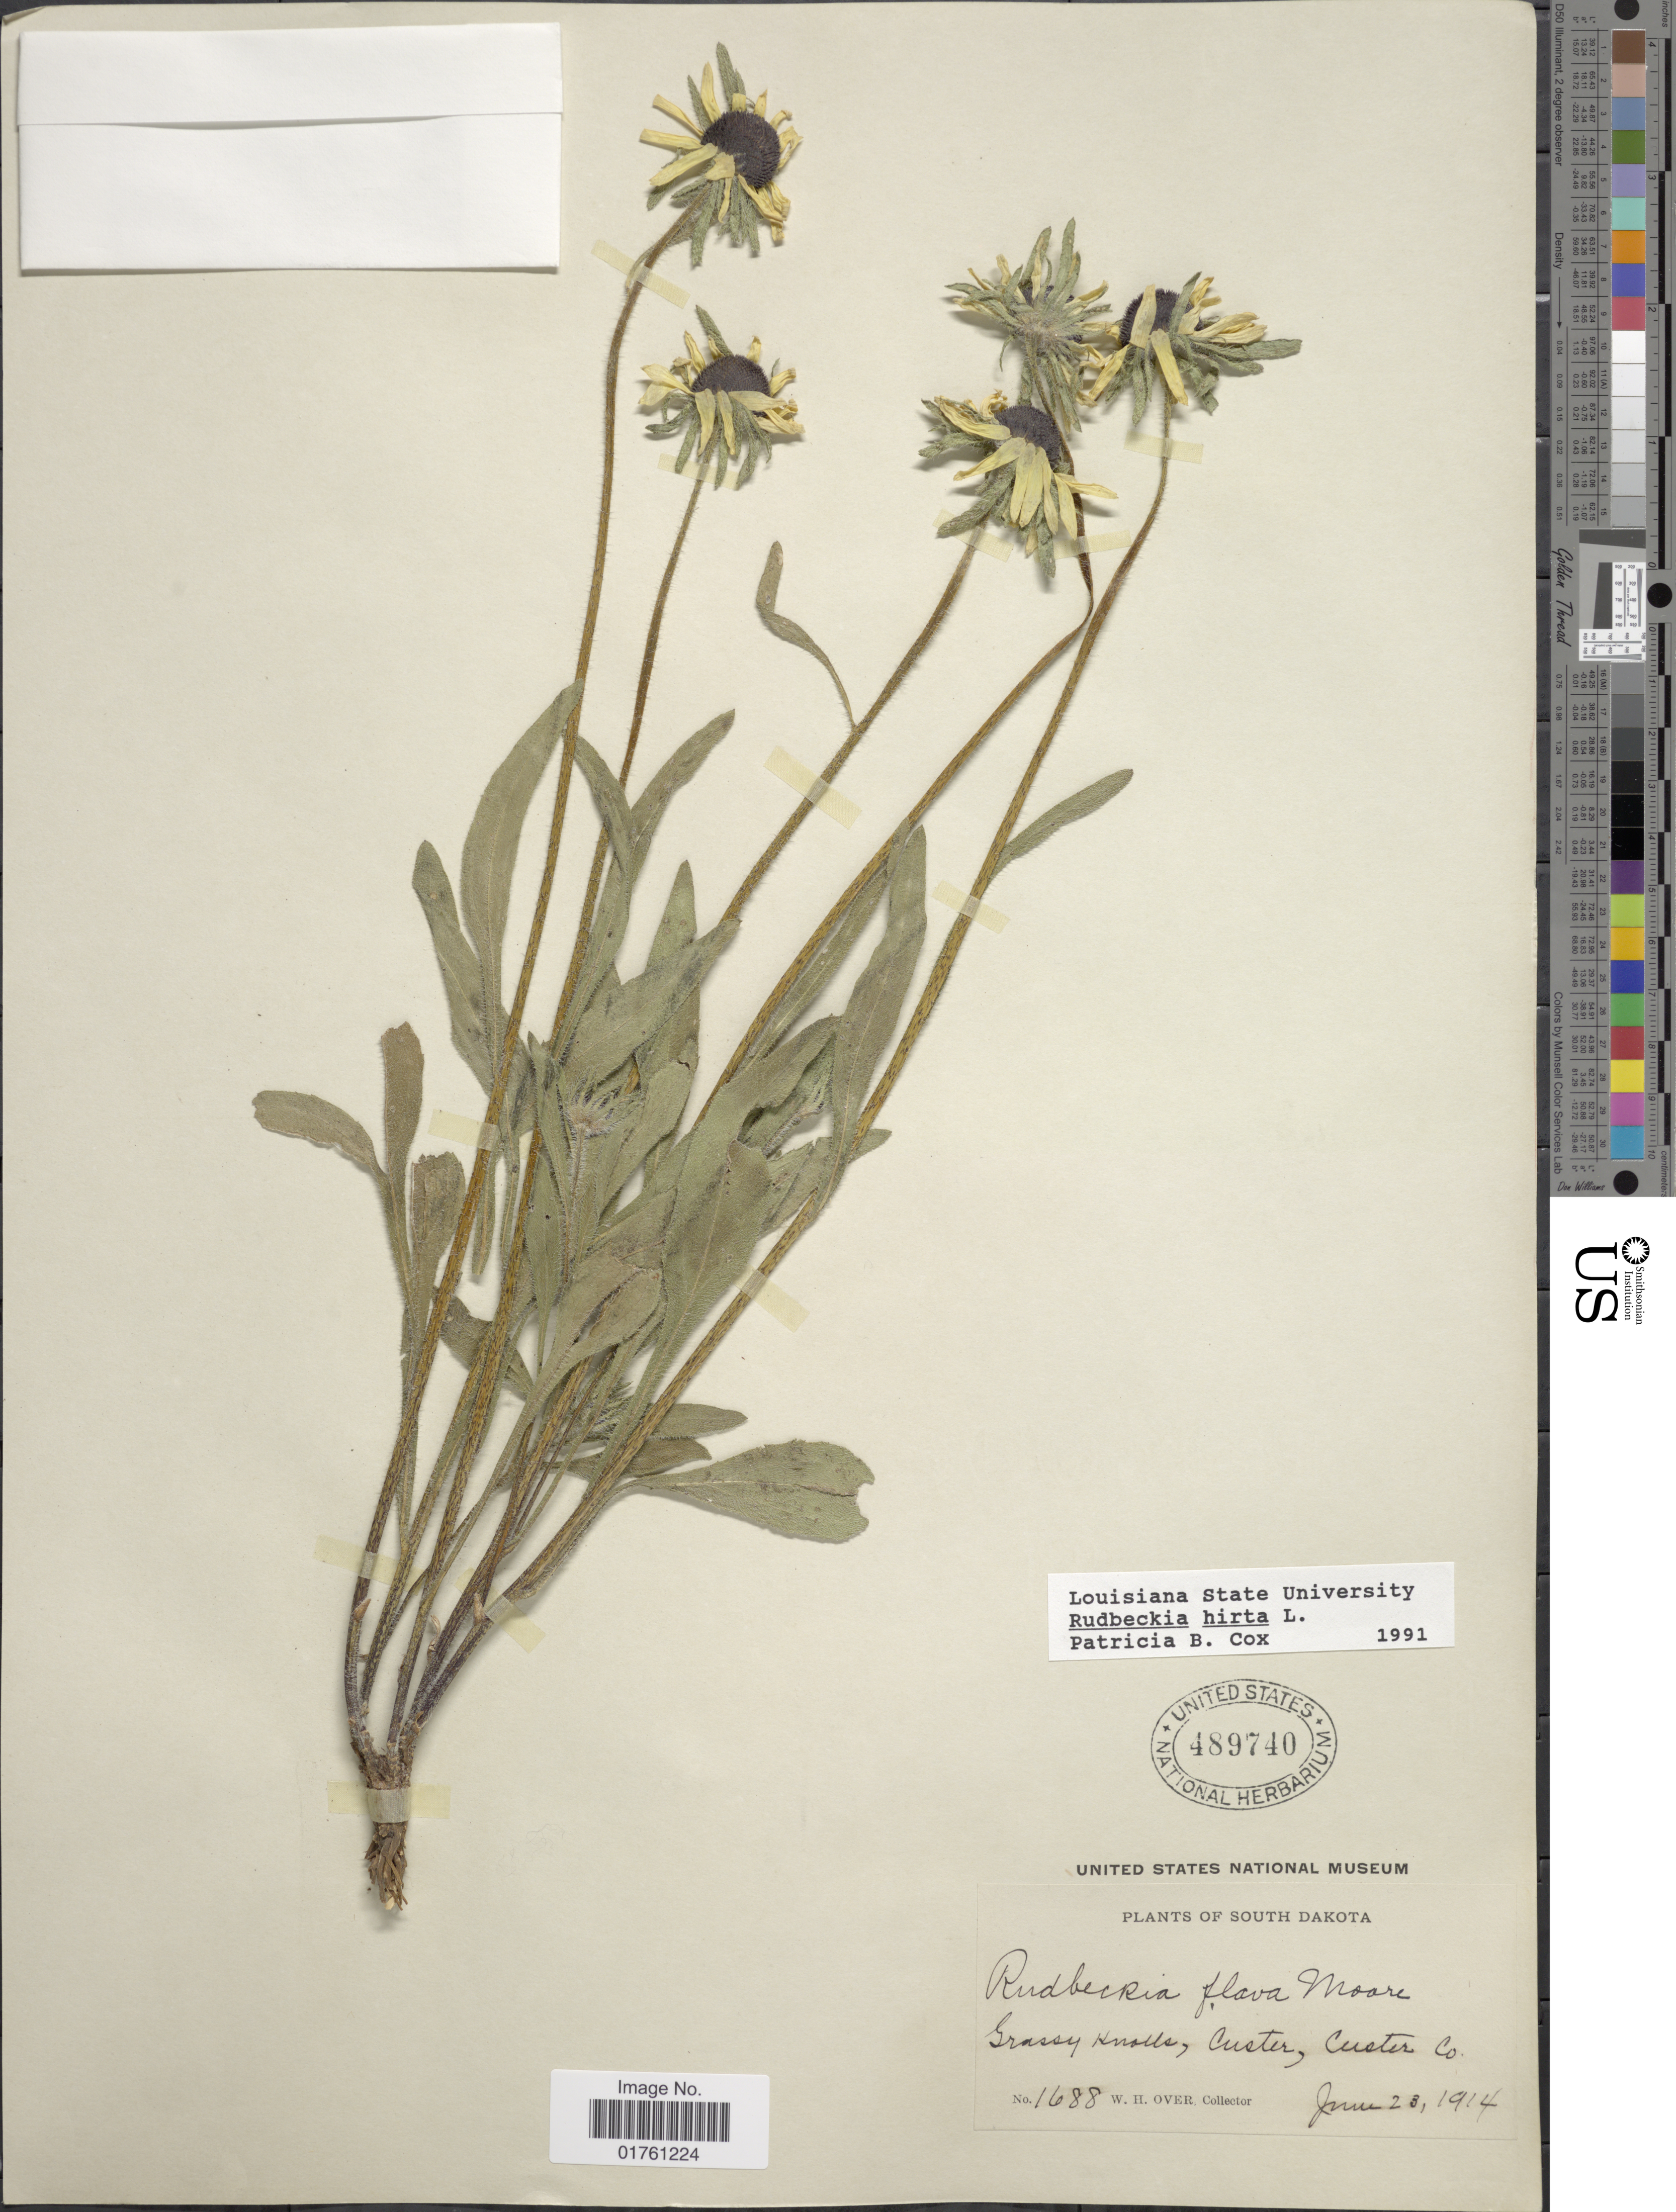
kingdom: Plantae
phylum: Tracheophyta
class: Magnoliopsida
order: Asterales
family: Asteraceae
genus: Rudbeckia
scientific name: Rudbeckia hirta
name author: L.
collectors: W. Over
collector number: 1688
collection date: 1914-06-23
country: United States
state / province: South Dakota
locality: Grassy Knolls, Custer, Custer Co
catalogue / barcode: US 489740